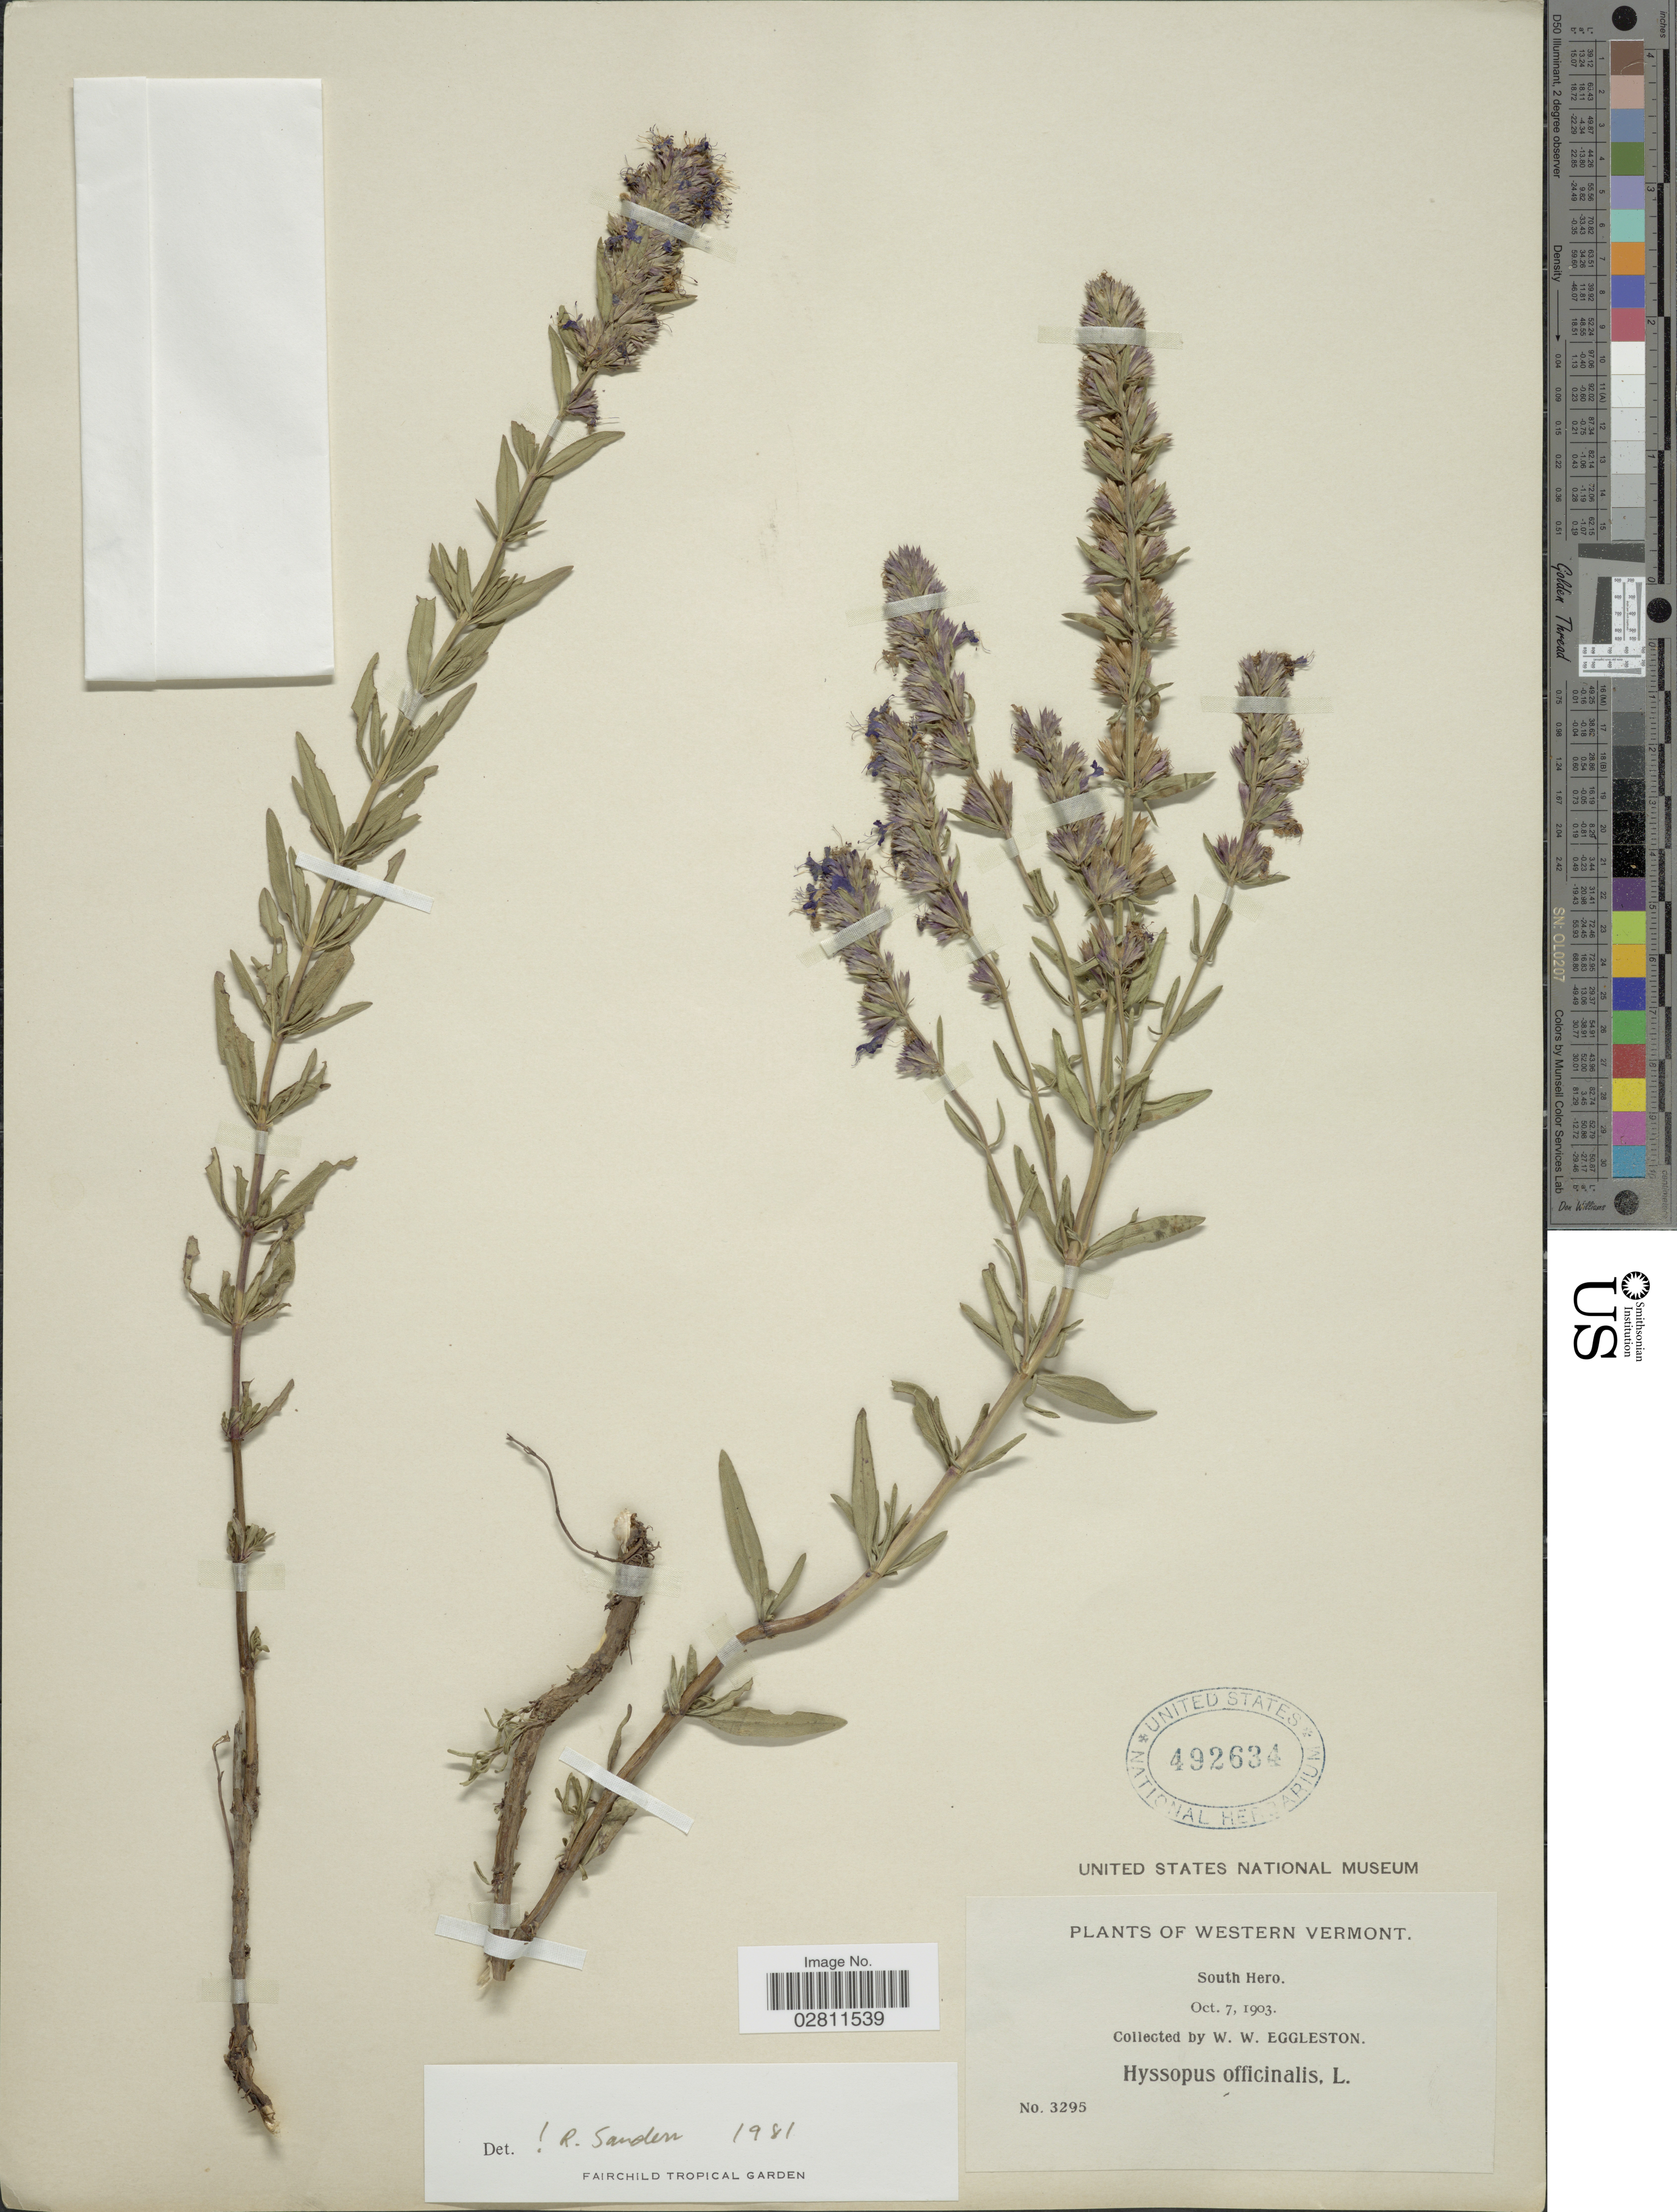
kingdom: Plantae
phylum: Tracheophyta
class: Magnoliopsida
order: Lamiales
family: Lamiaceae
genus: Hyssopus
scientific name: Hyssopus officinalis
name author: L.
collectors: W. W. Eggleston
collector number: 3295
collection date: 1903-10-07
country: United States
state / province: Vermont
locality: Western Vermont. South Hero.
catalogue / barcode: US 492634